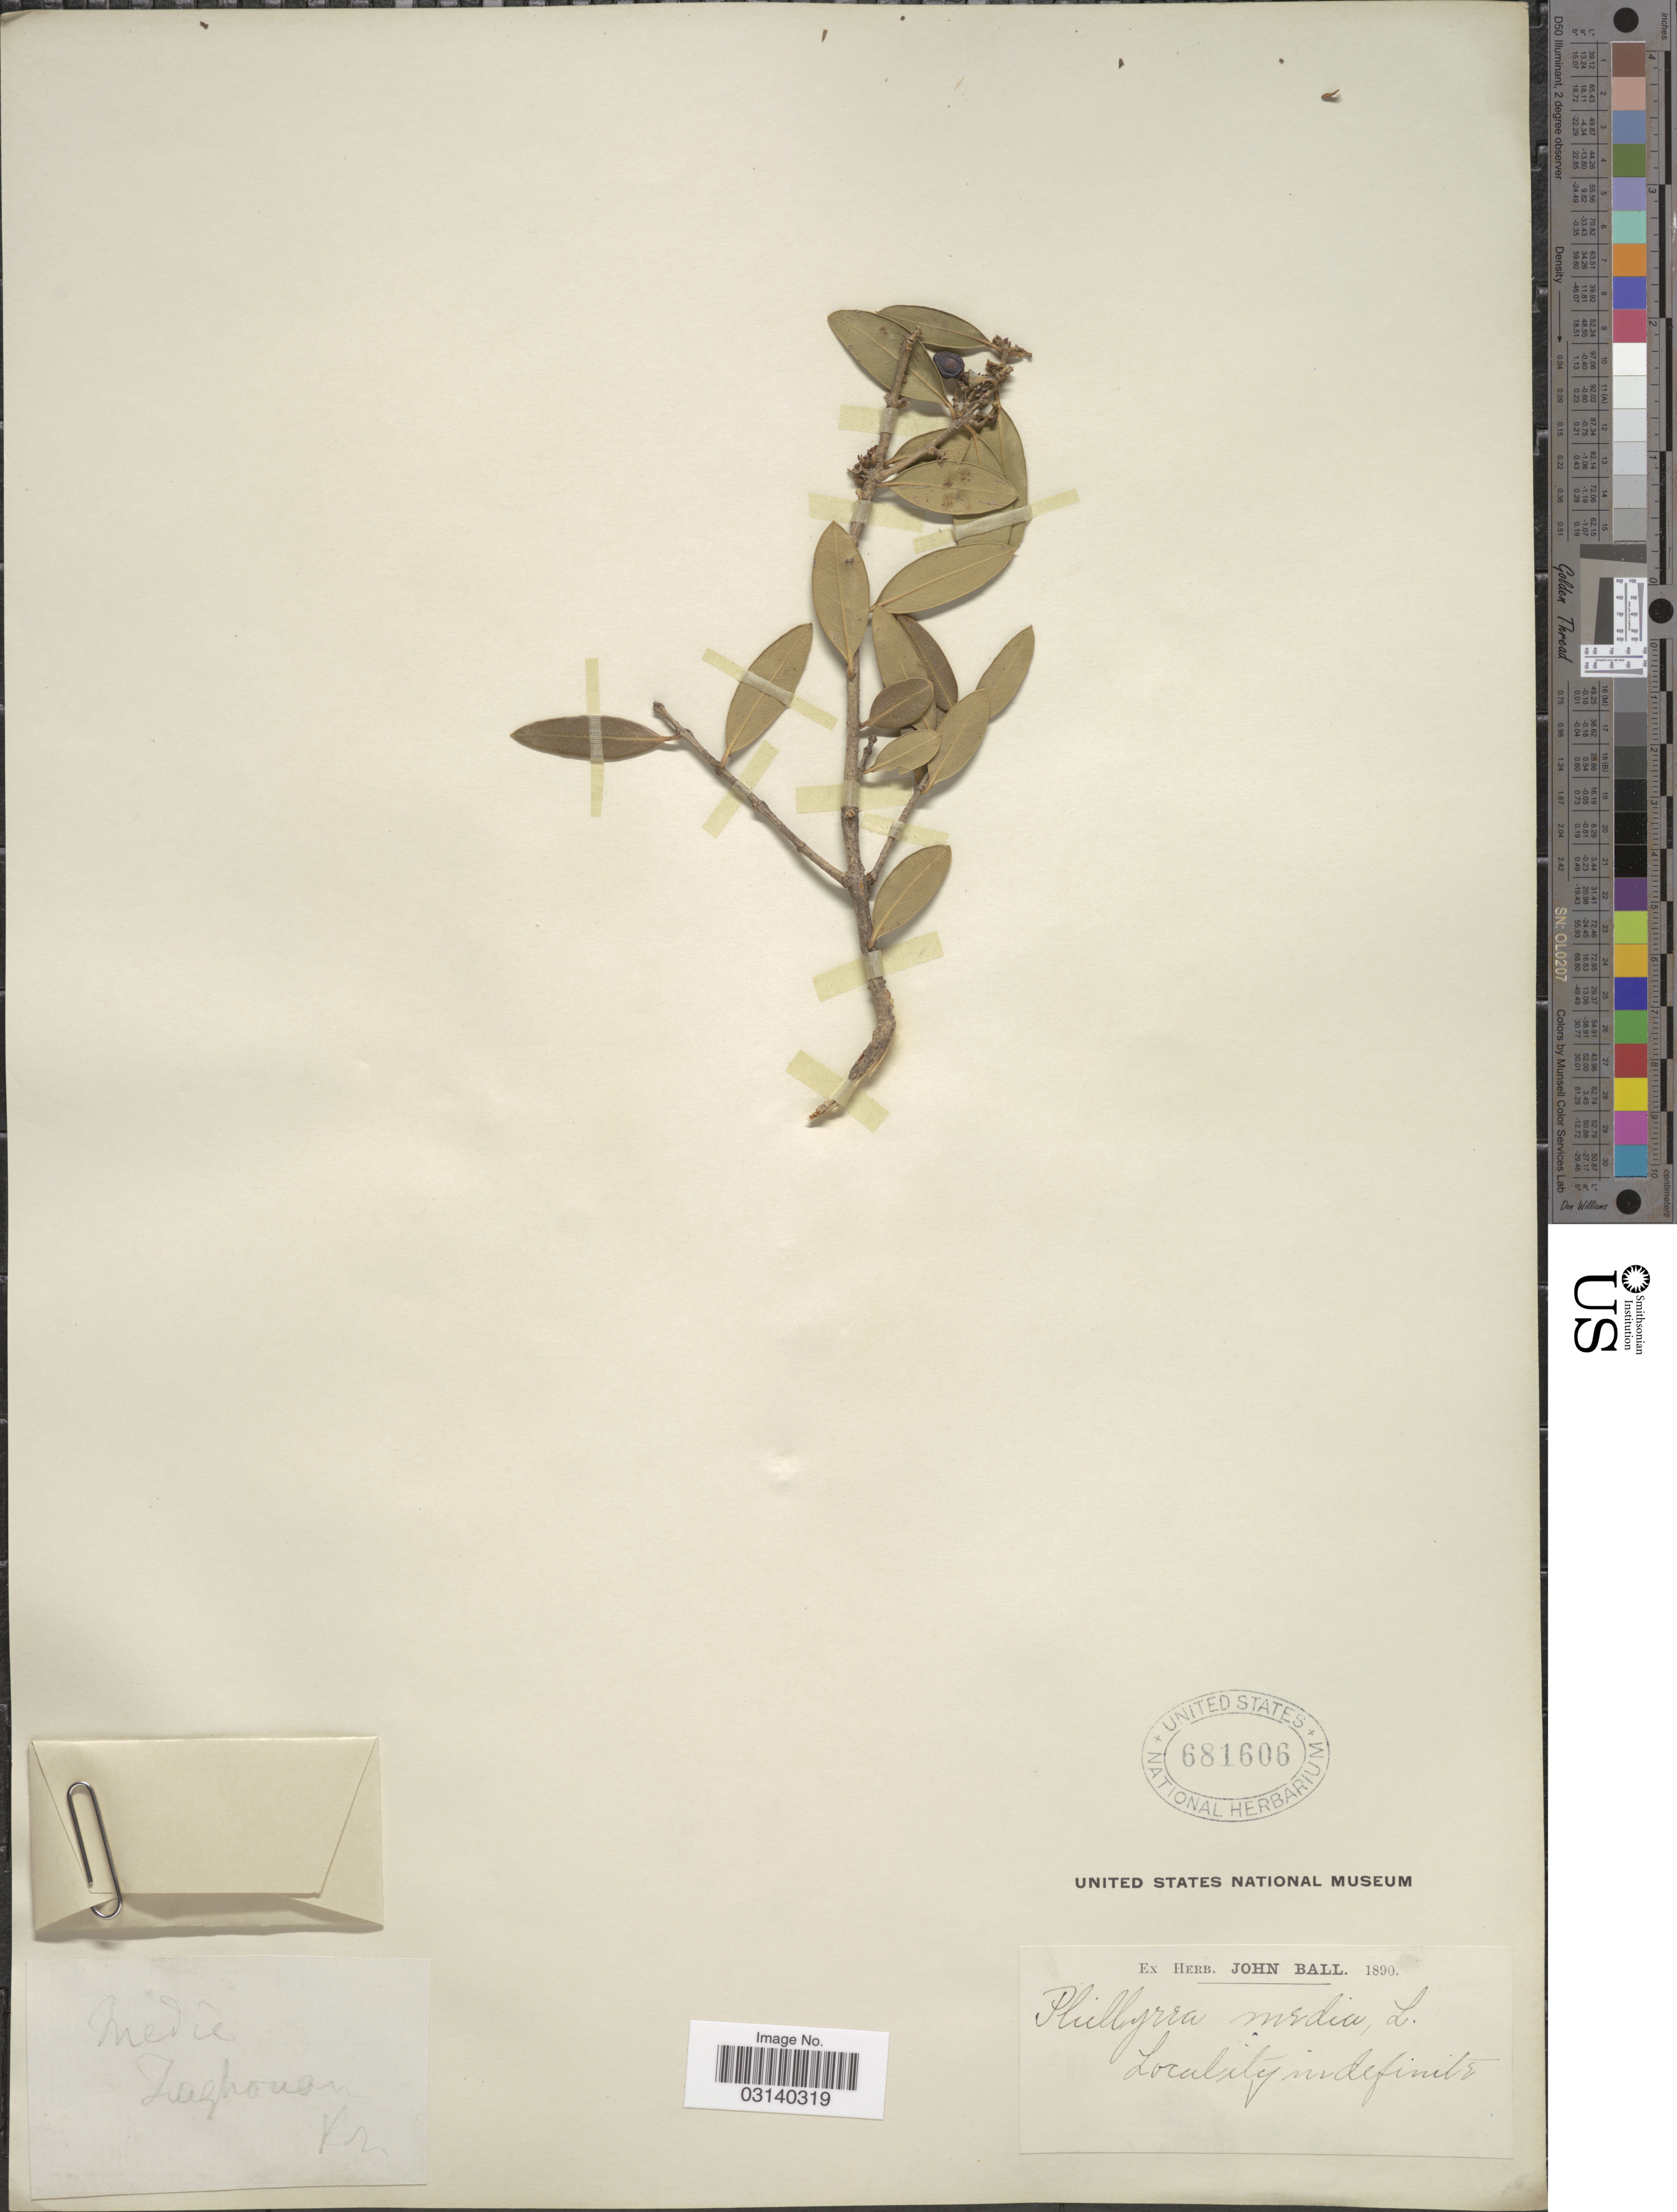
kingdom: Plantae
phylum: Tracheophyta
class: Magnoliopsida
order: Lamiales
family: Oleaceae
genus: Phillyrea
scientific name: Phillyrea media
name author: L.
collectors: ex herb. John Ball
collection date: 1890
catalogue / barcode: US 681606